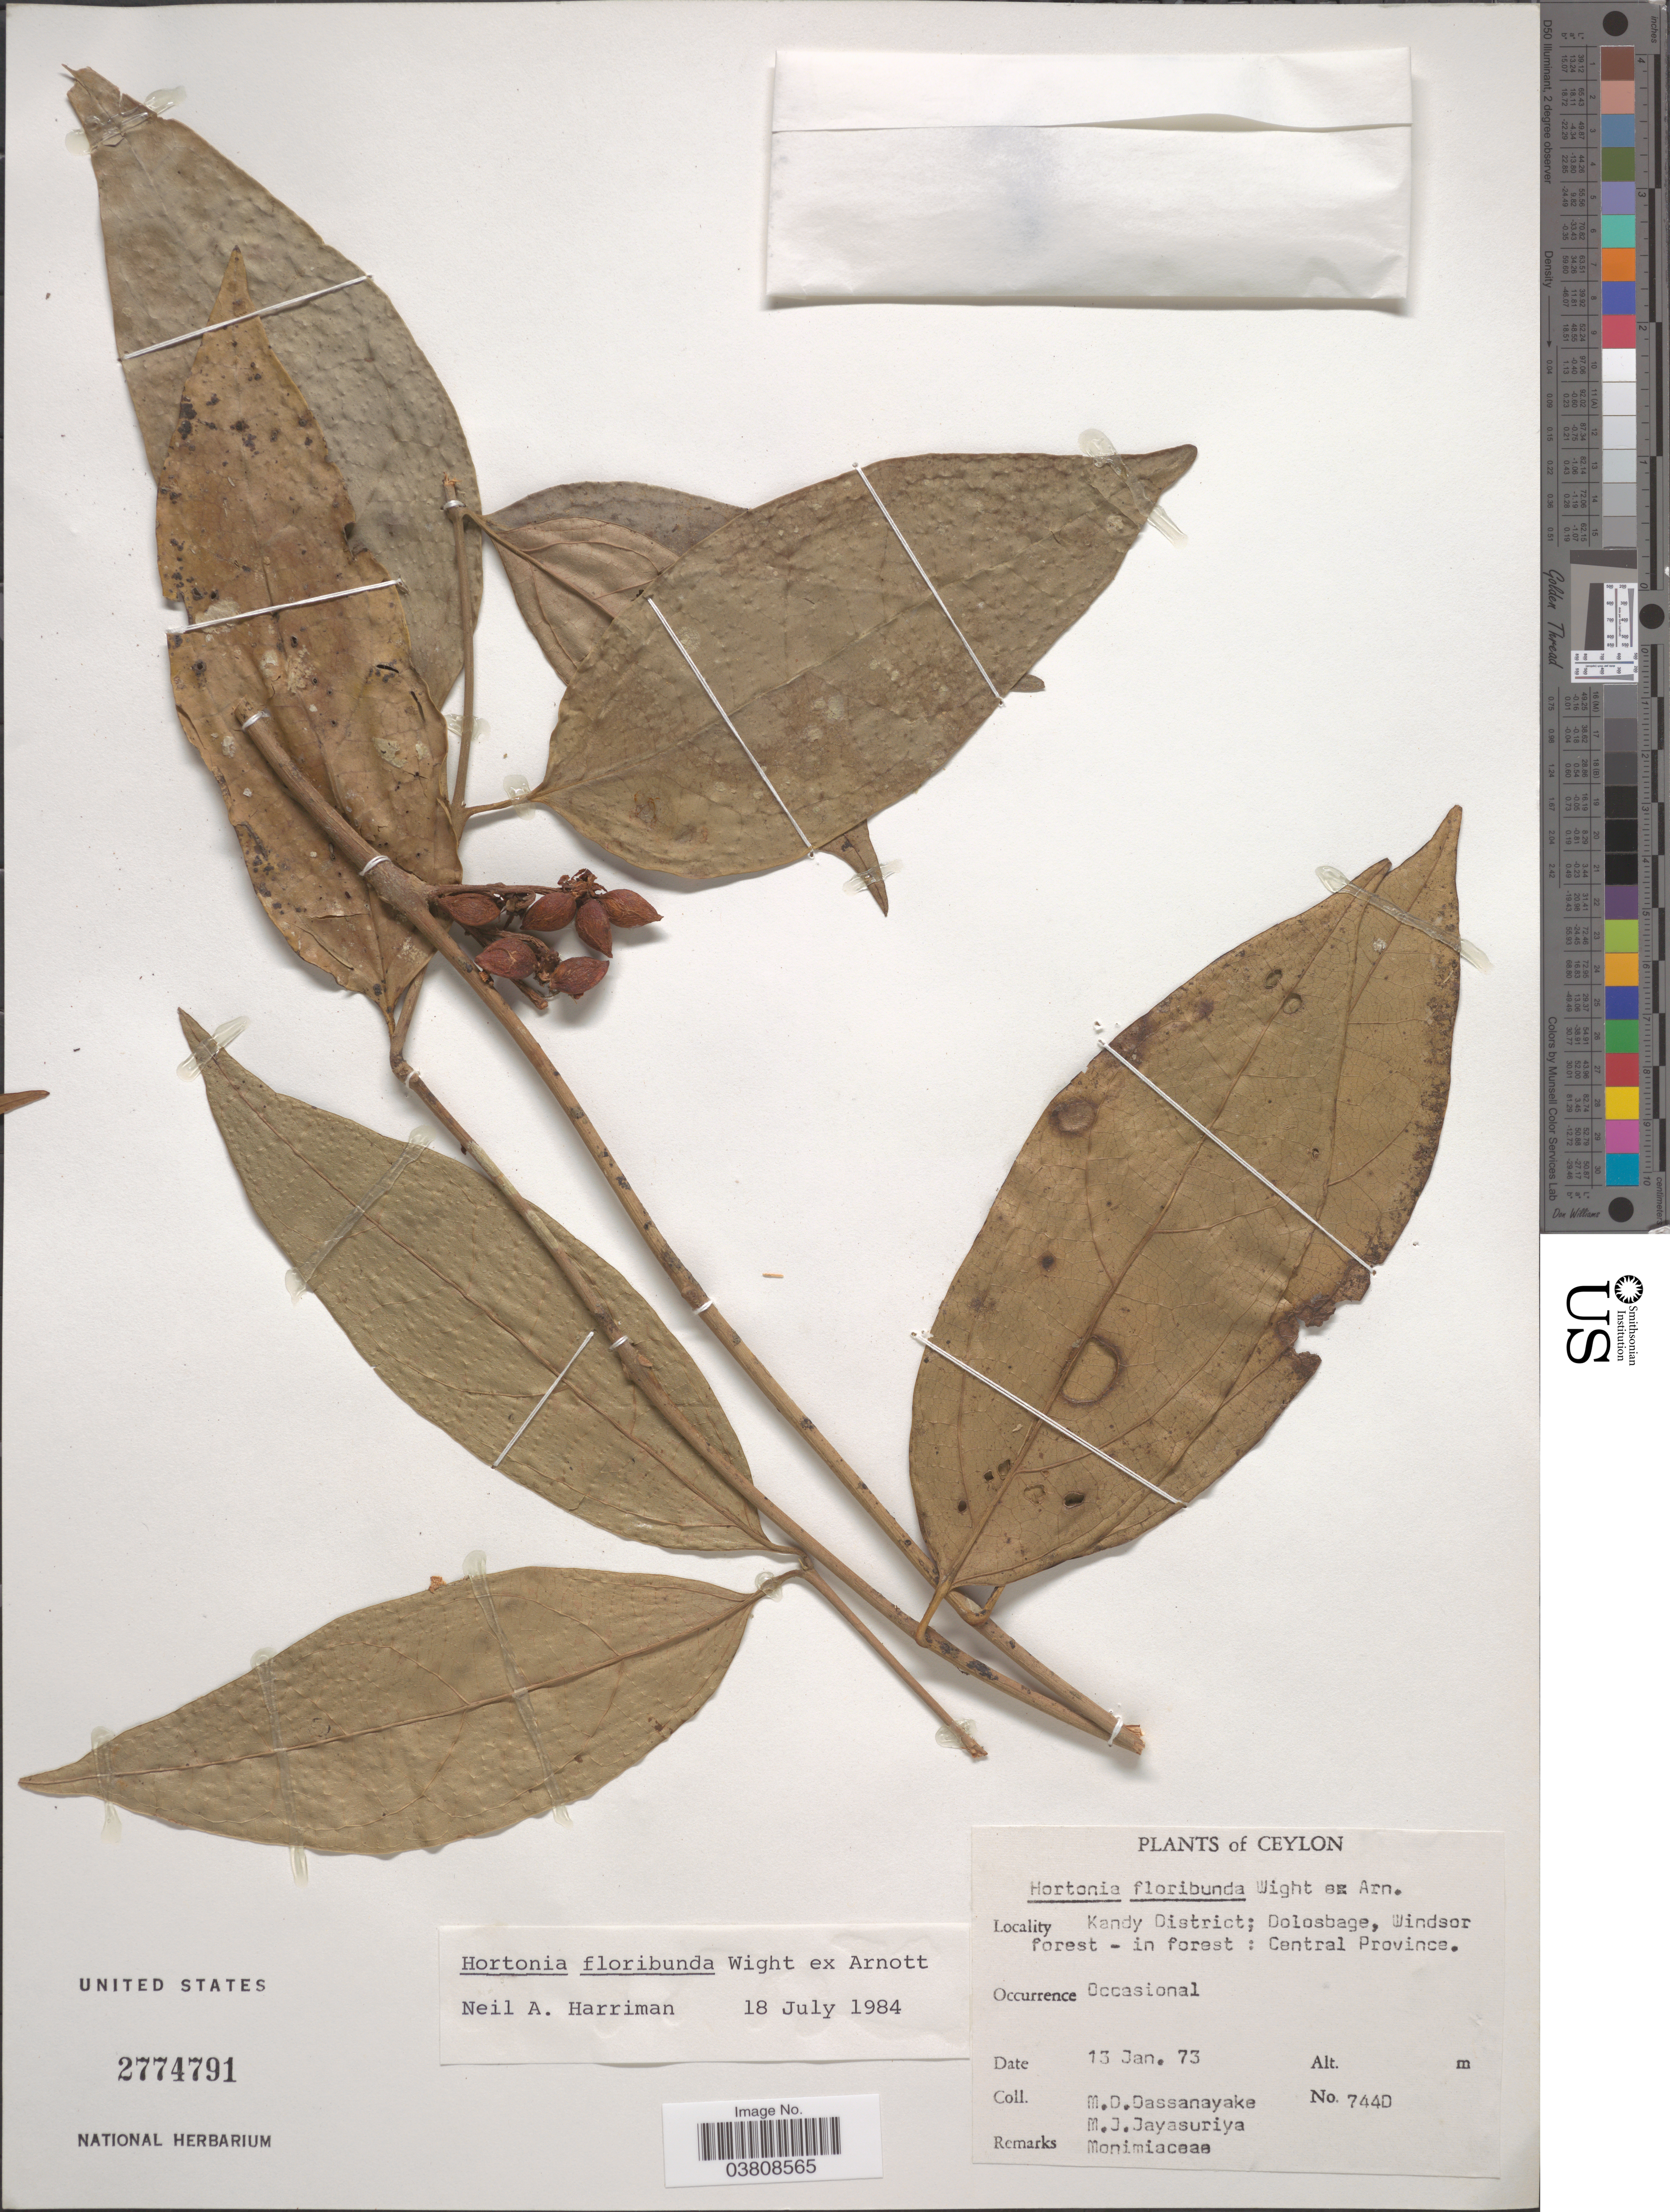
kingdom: Plantae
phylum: Tracheophyta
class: Magnoliopsida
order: Laurales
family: Monimiaceae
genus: Hortonia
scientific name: Hortonia floribunda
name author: Wight ex Arn.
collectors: M. D. Dassanayake & M. Jayasuriya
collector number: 7440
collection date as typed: Transcribed d/m/y: 13/1/73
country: Sri Lanka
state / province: Central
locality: Ceylon. Kandy District; Dolosbage, Windsor forest.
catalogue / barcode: US 2774791